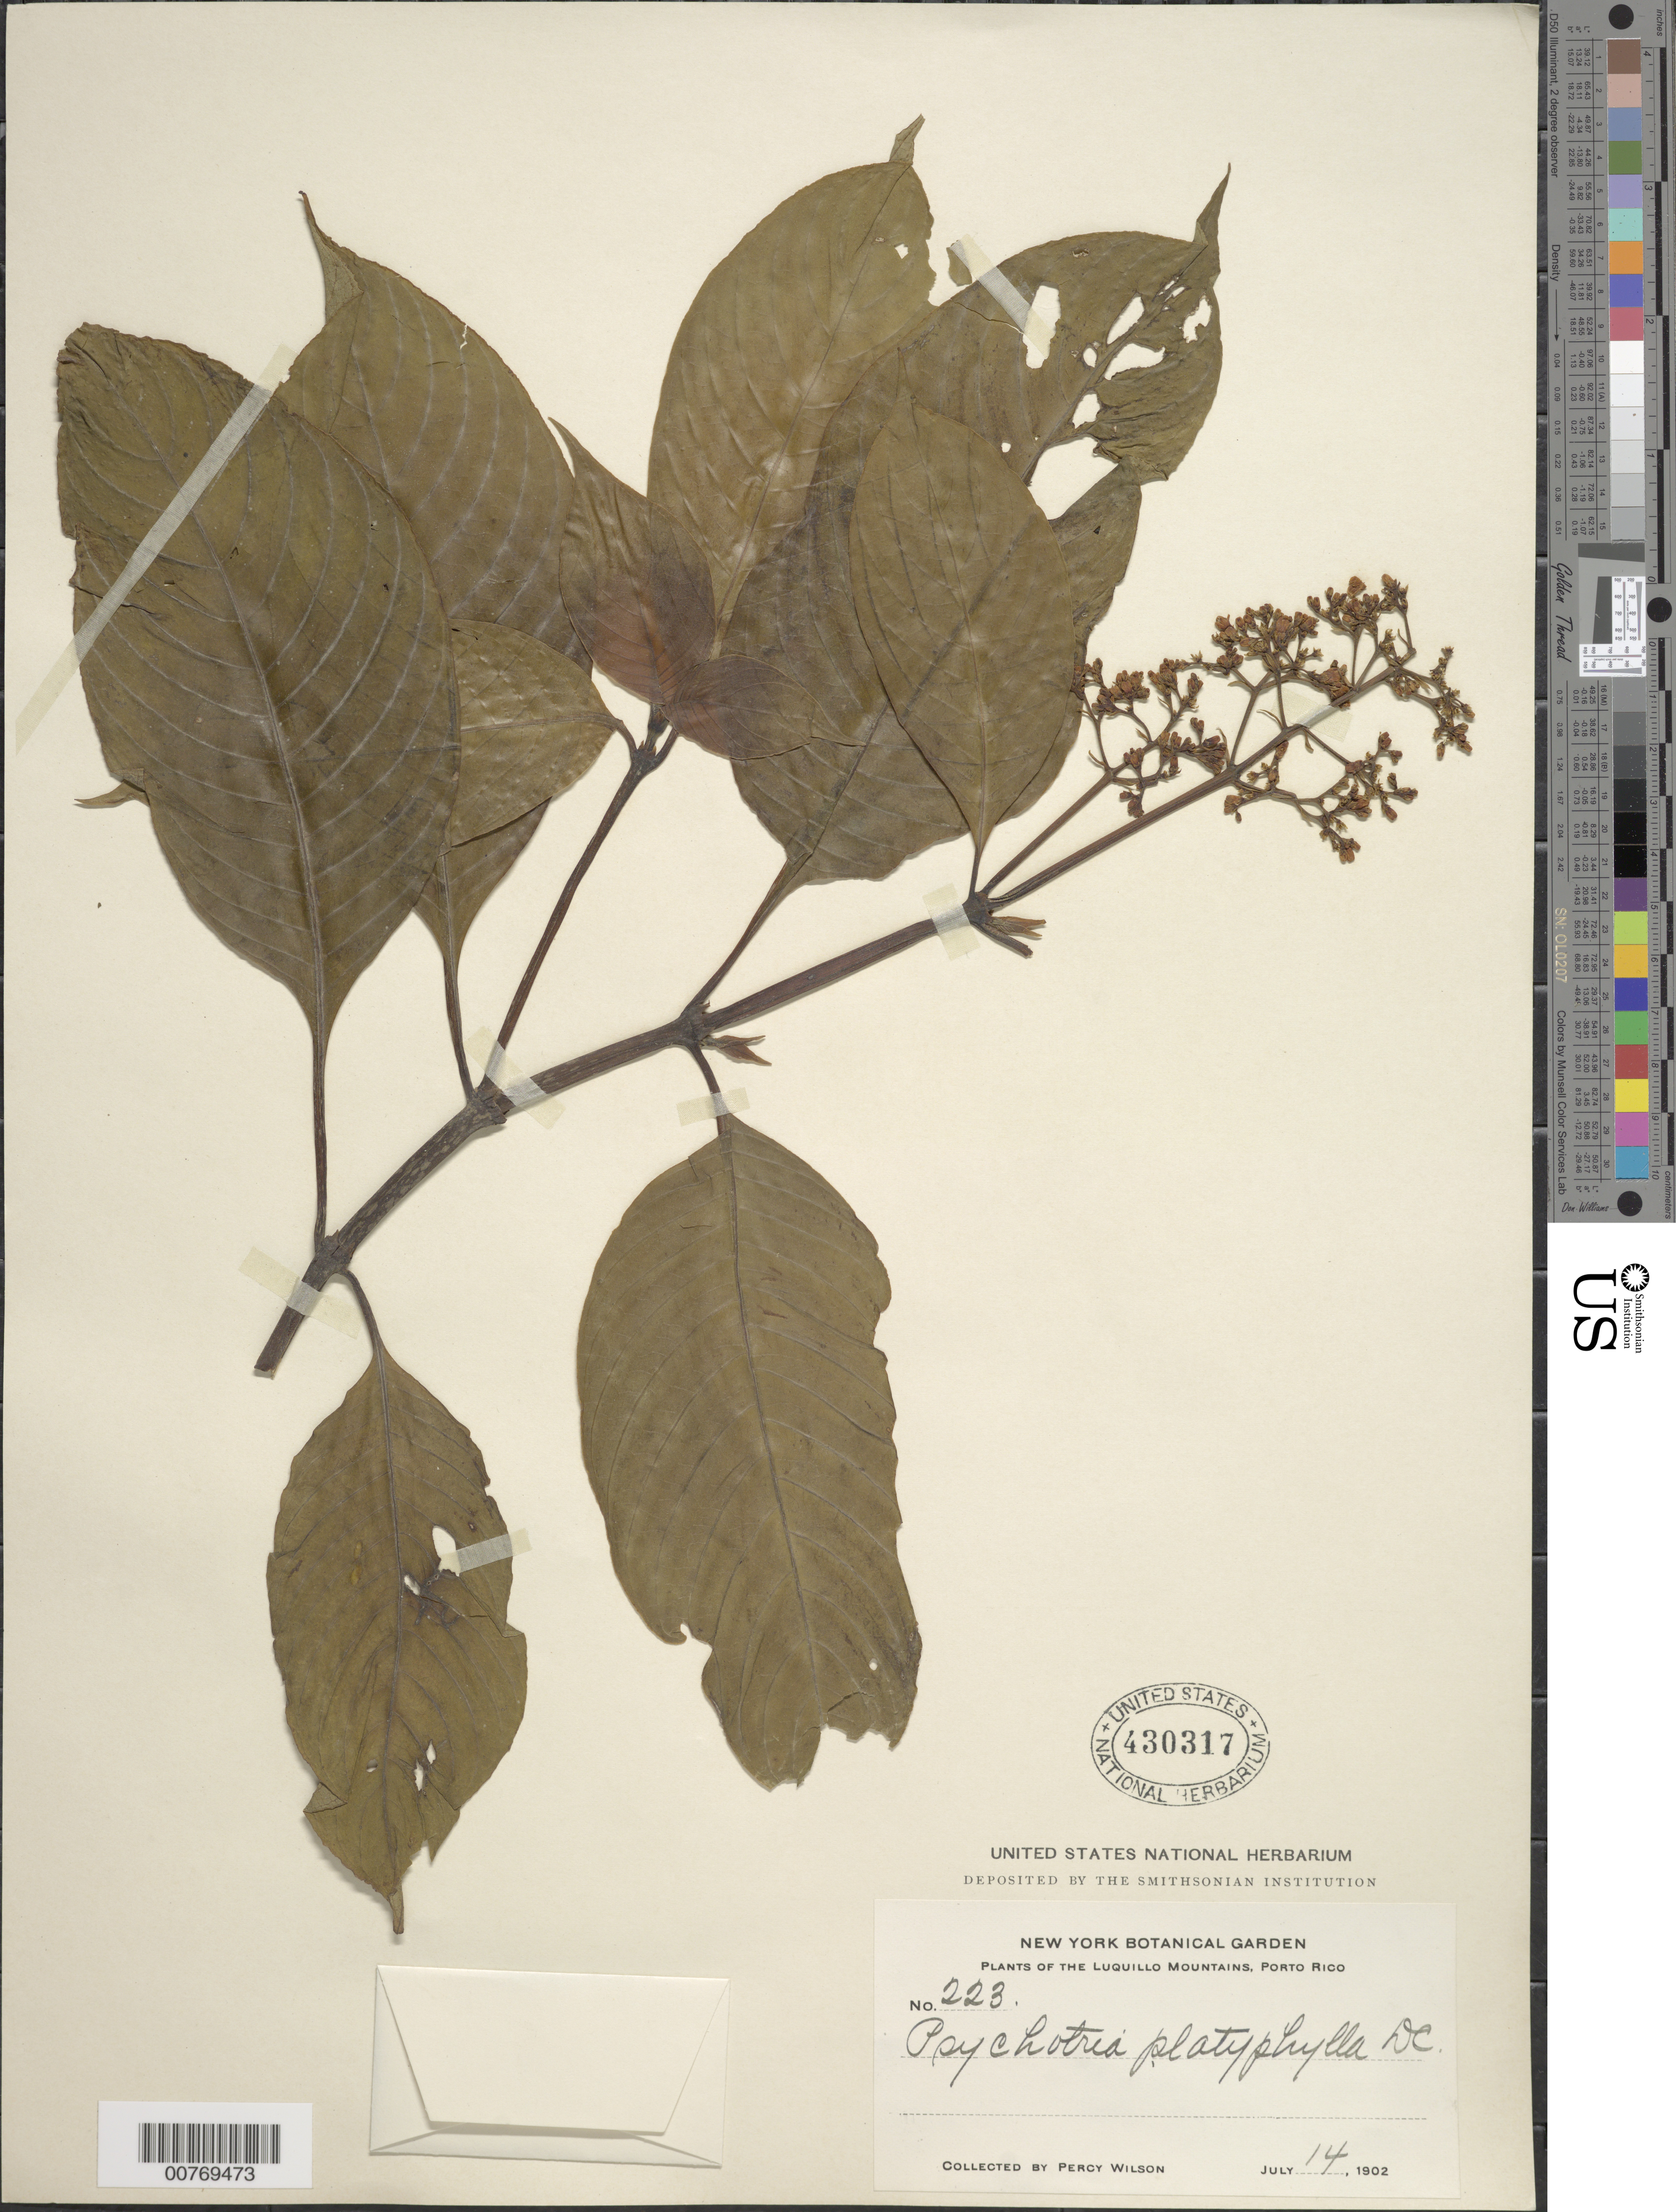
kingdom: Plantae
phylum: Tracheophyta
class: Magnoliopsida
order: Gentianales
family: Rubiaceae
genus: Psychotria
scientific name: Psychotria berteroana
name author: DC.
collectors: P. Wilson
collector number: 223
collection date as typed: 14 Jul 1902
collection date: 1902-07-14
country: Puerto Rico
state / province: Luquillo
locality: Luquillo Mountains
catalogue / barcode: US 430317